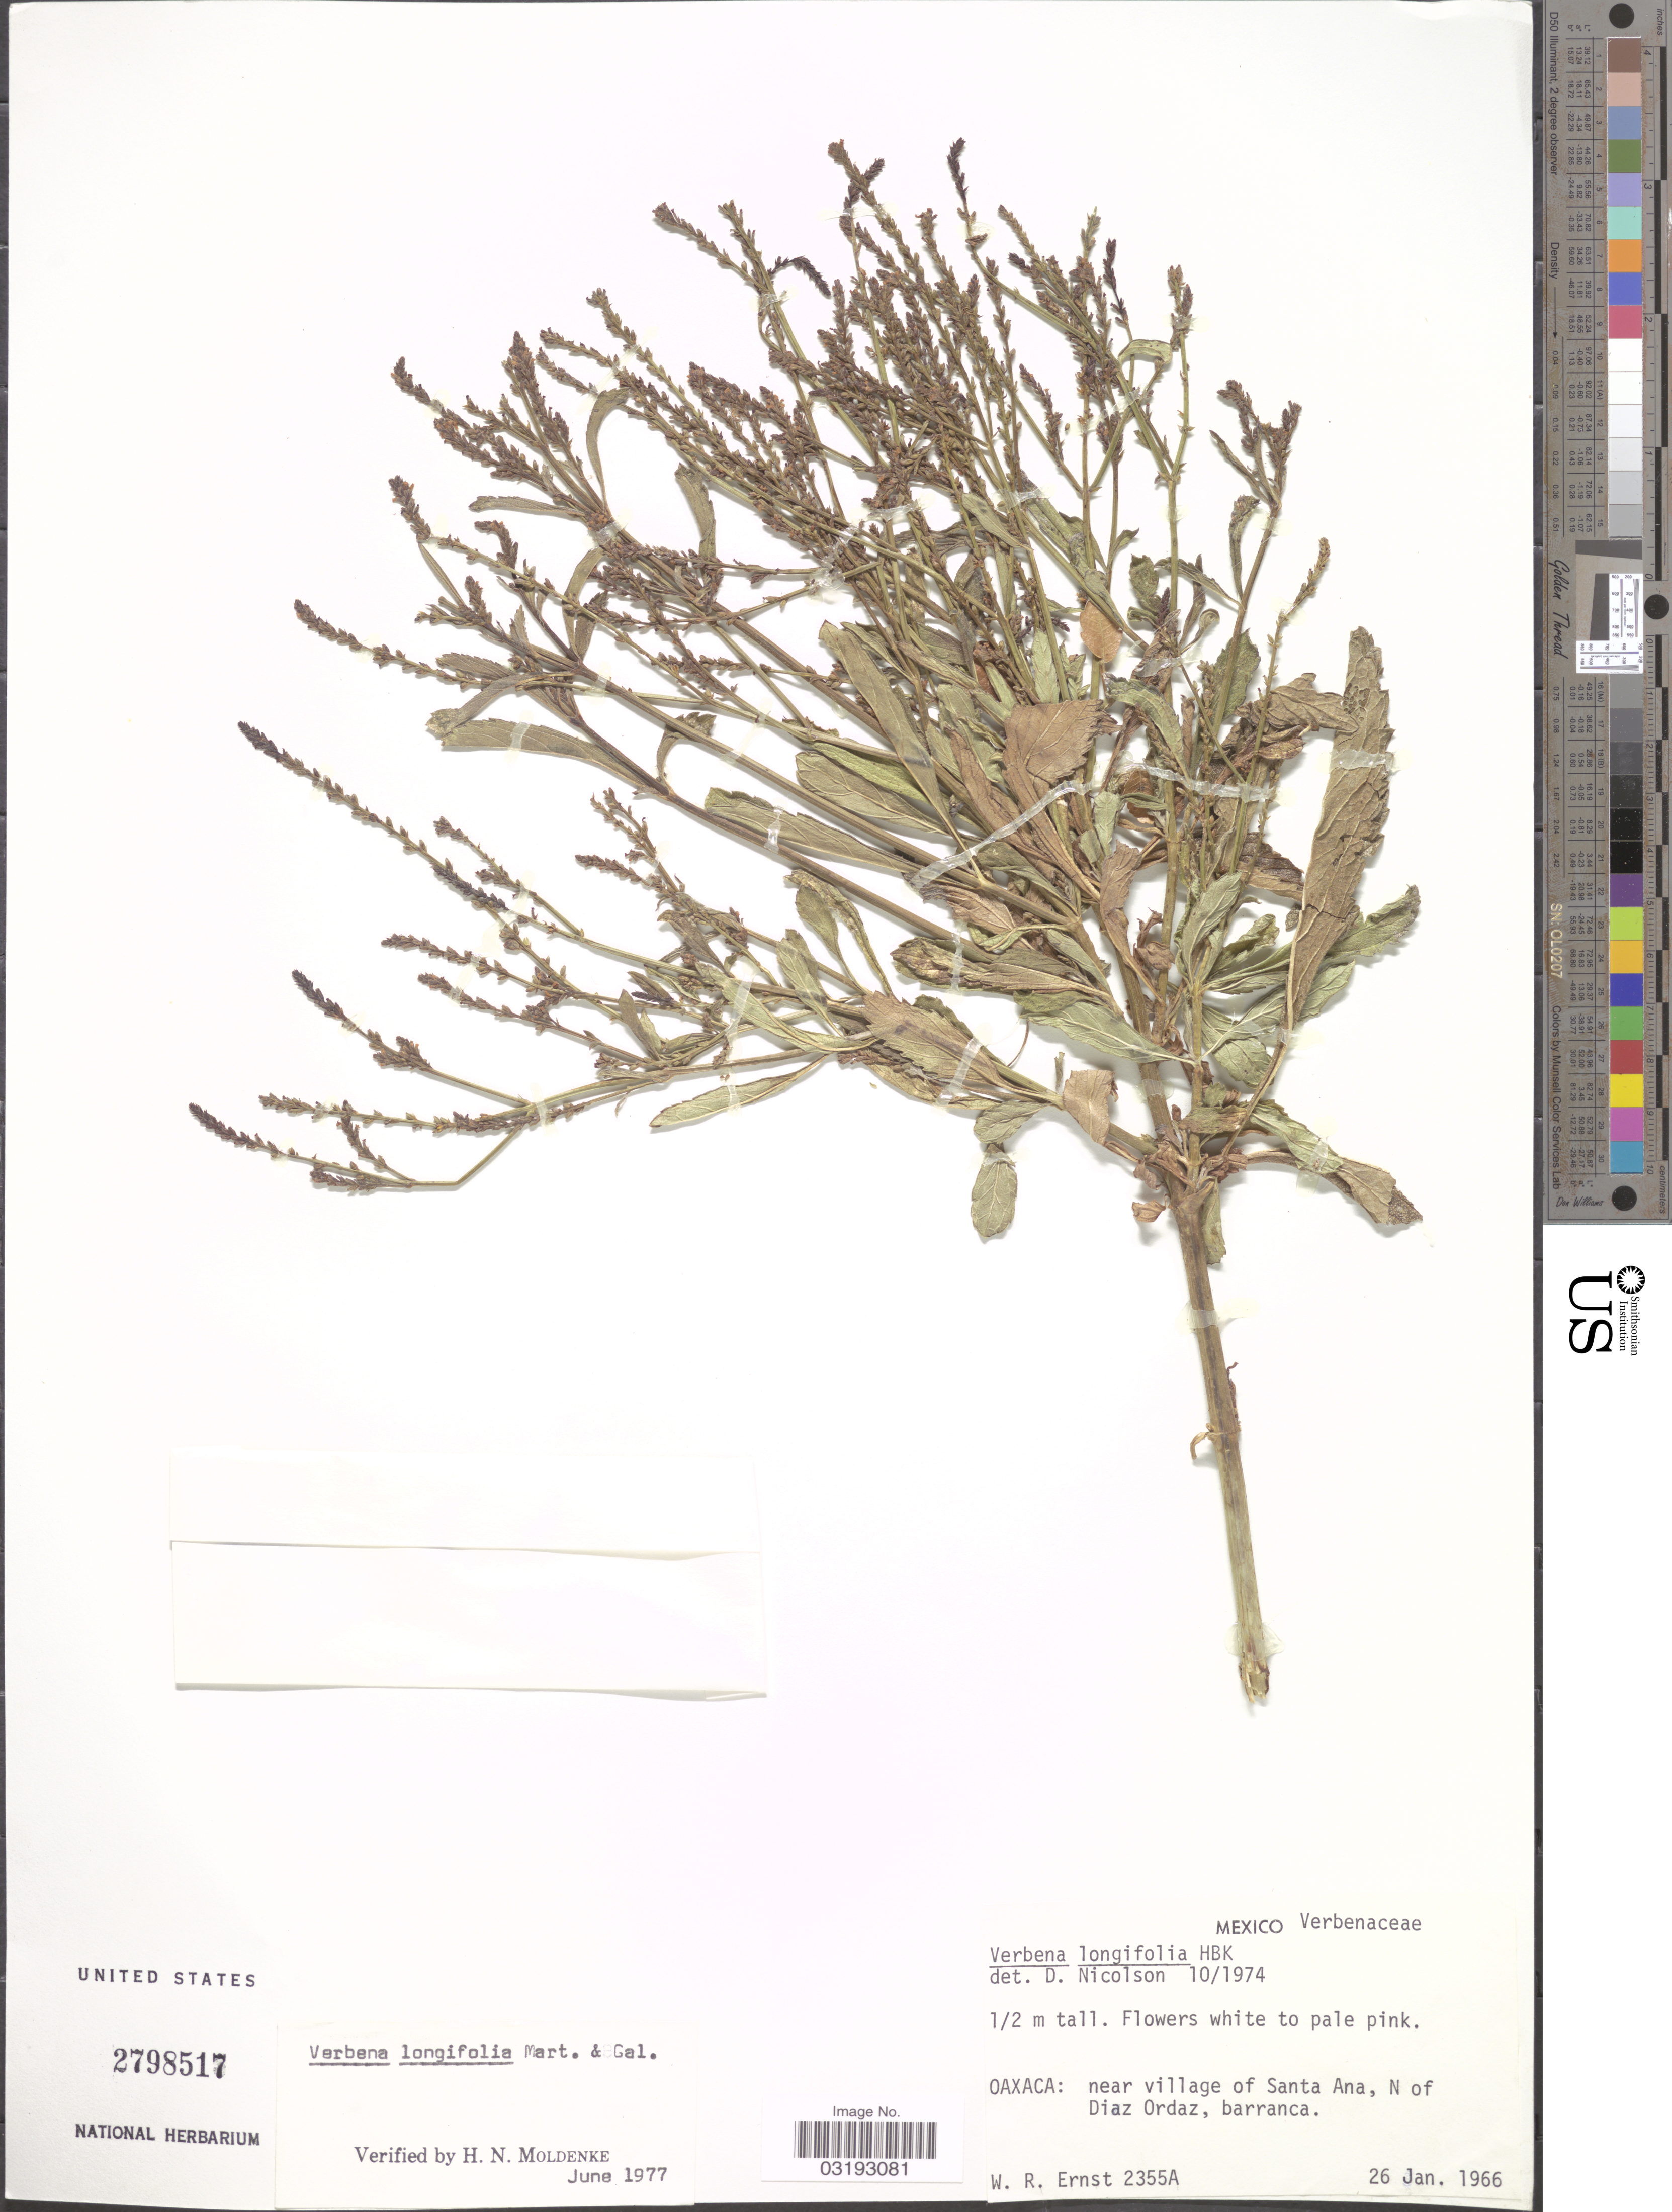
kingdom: Plantae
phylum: Tracheophyta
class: Magnoliopsida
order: Lamiales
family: Verbenaceae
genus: Verbena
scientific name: Verbena longifolia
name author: M. Martens & Galeotti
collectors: W. R. Ernst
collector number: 2355A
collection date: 1966-01-26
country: Mexico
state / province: Oaxaca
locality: Near village of Santa Ana, N of Diaz Ordaz, barranca.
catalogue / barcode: US 2798517